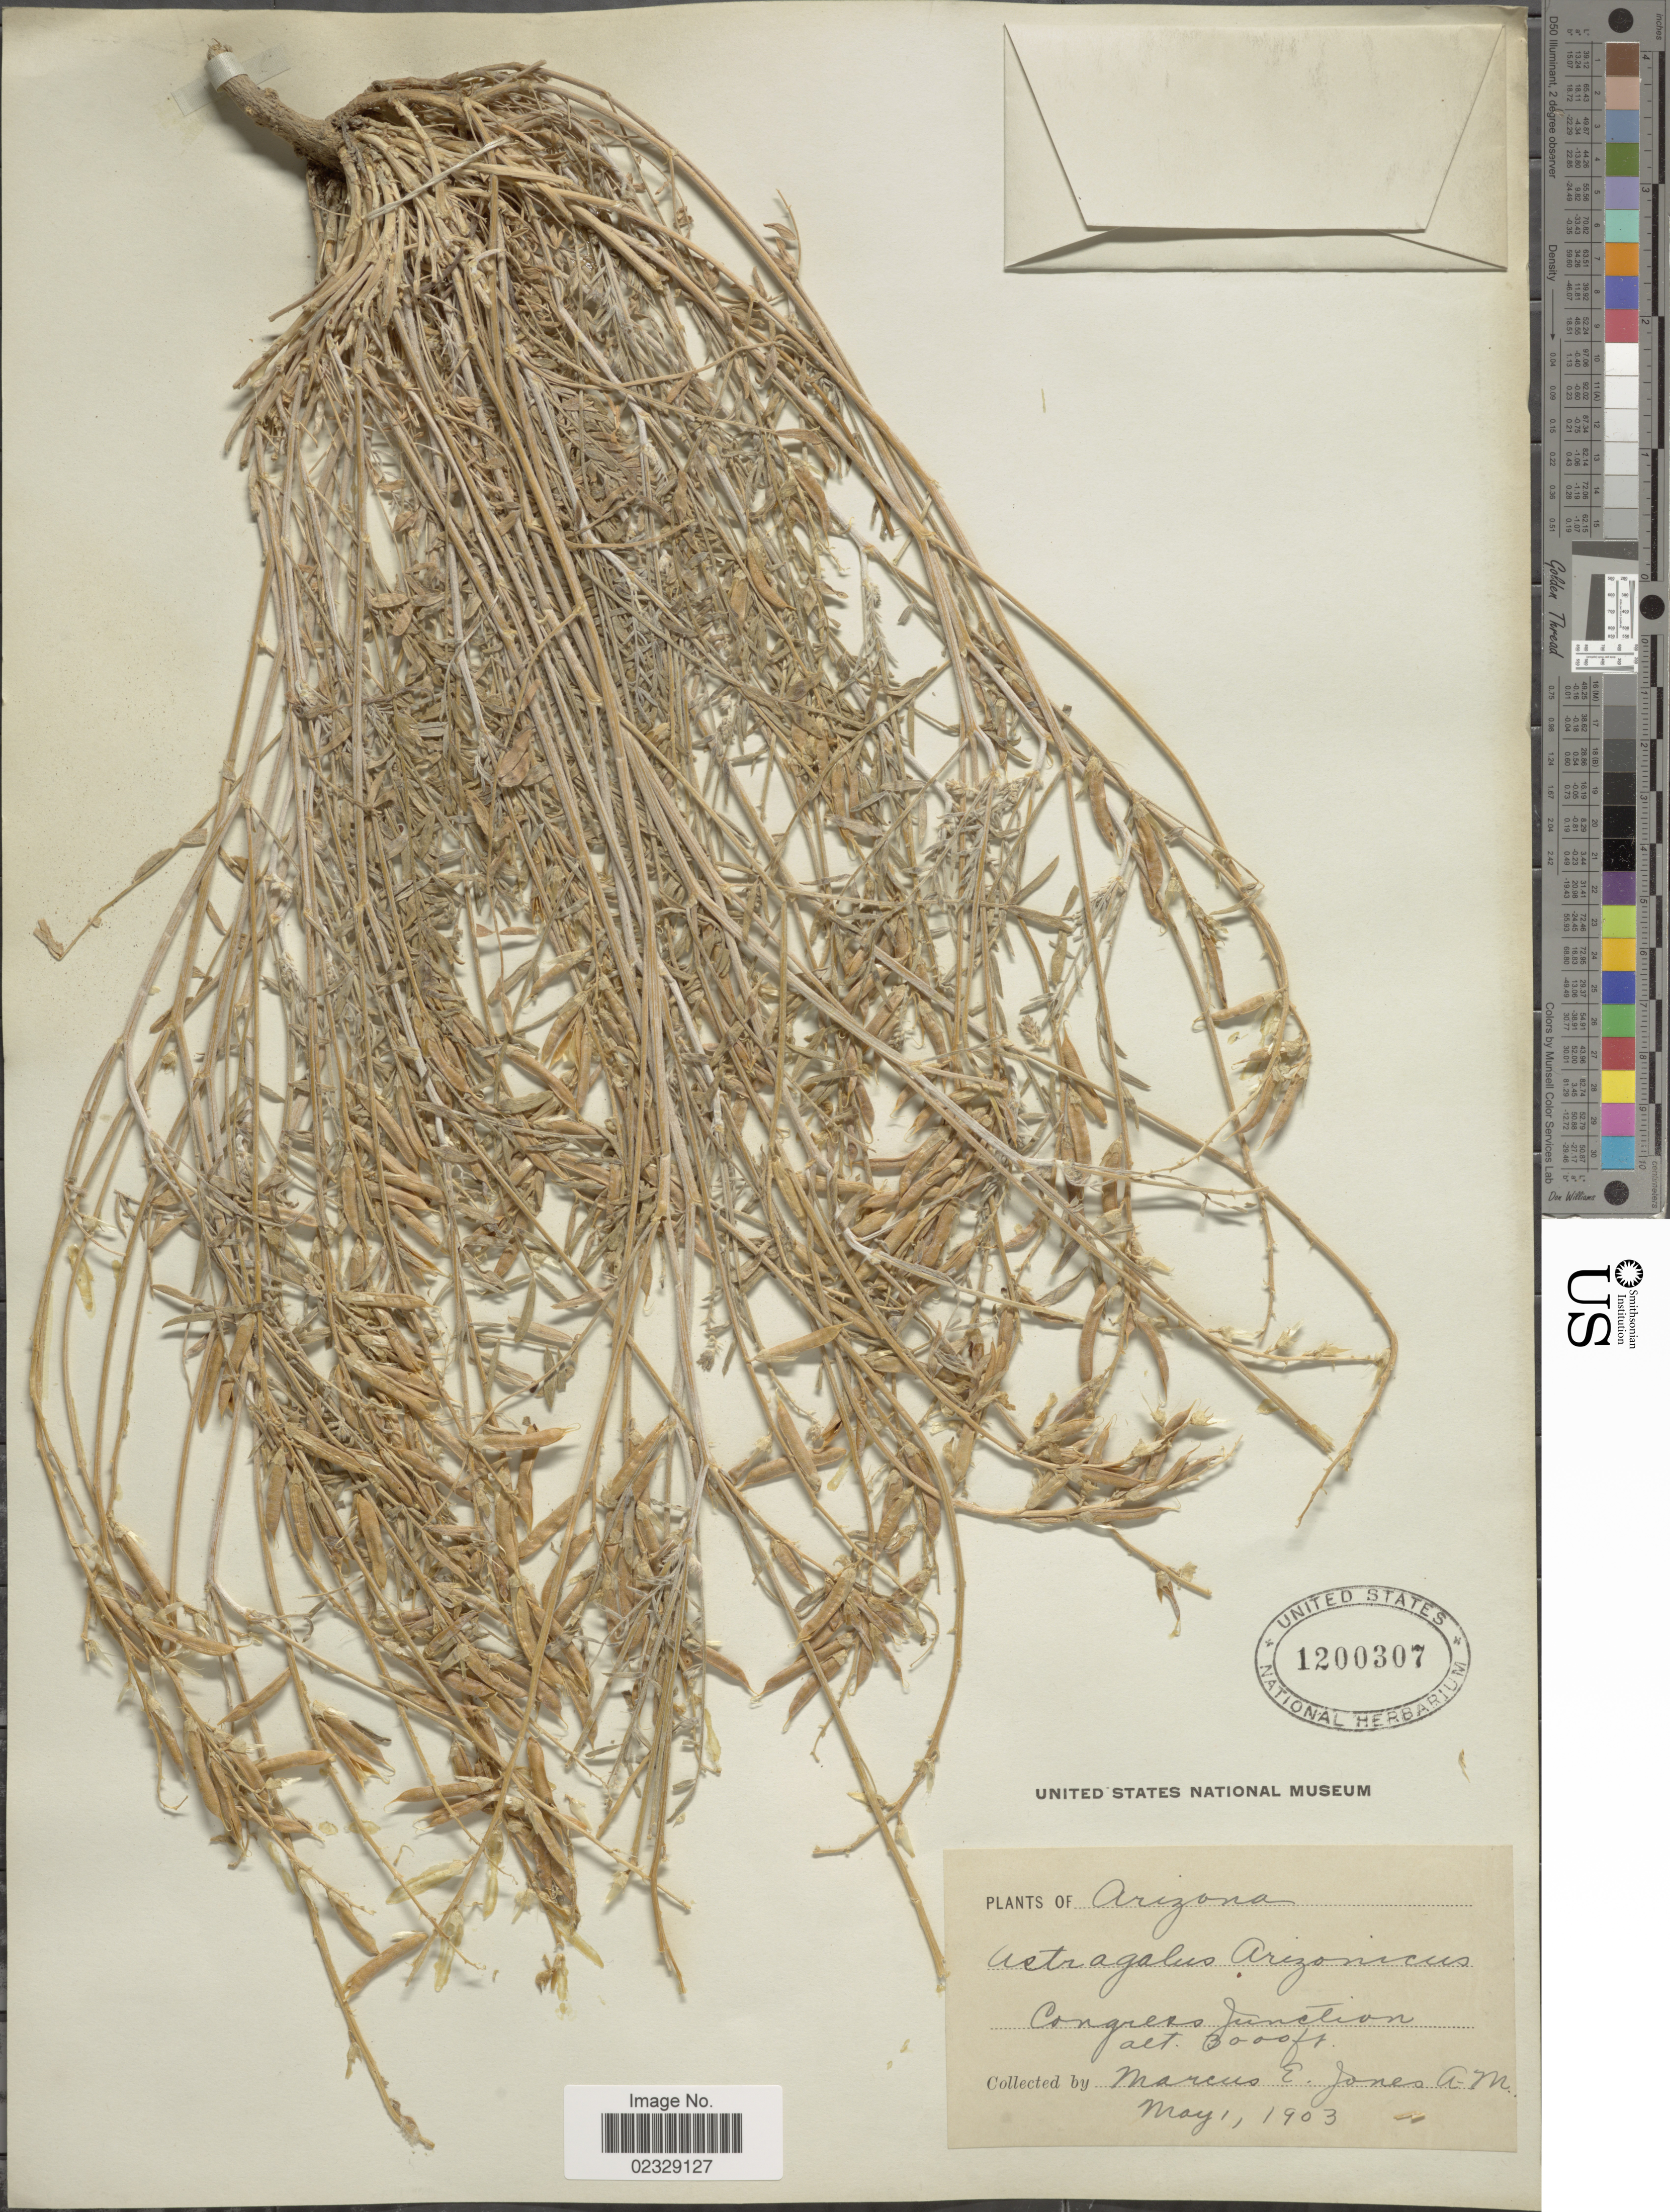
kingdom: Plantae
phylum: Tracheophyta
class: Magnoliopsida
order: Fabales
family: Fabaceae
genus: Astragalus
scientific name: Astragalus arizonicus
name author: A. Gray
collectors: M. E. Jones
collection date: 1903-05-01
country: United States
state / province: Arizona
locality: Congress Junction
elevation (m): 914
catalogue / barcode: US 1200307